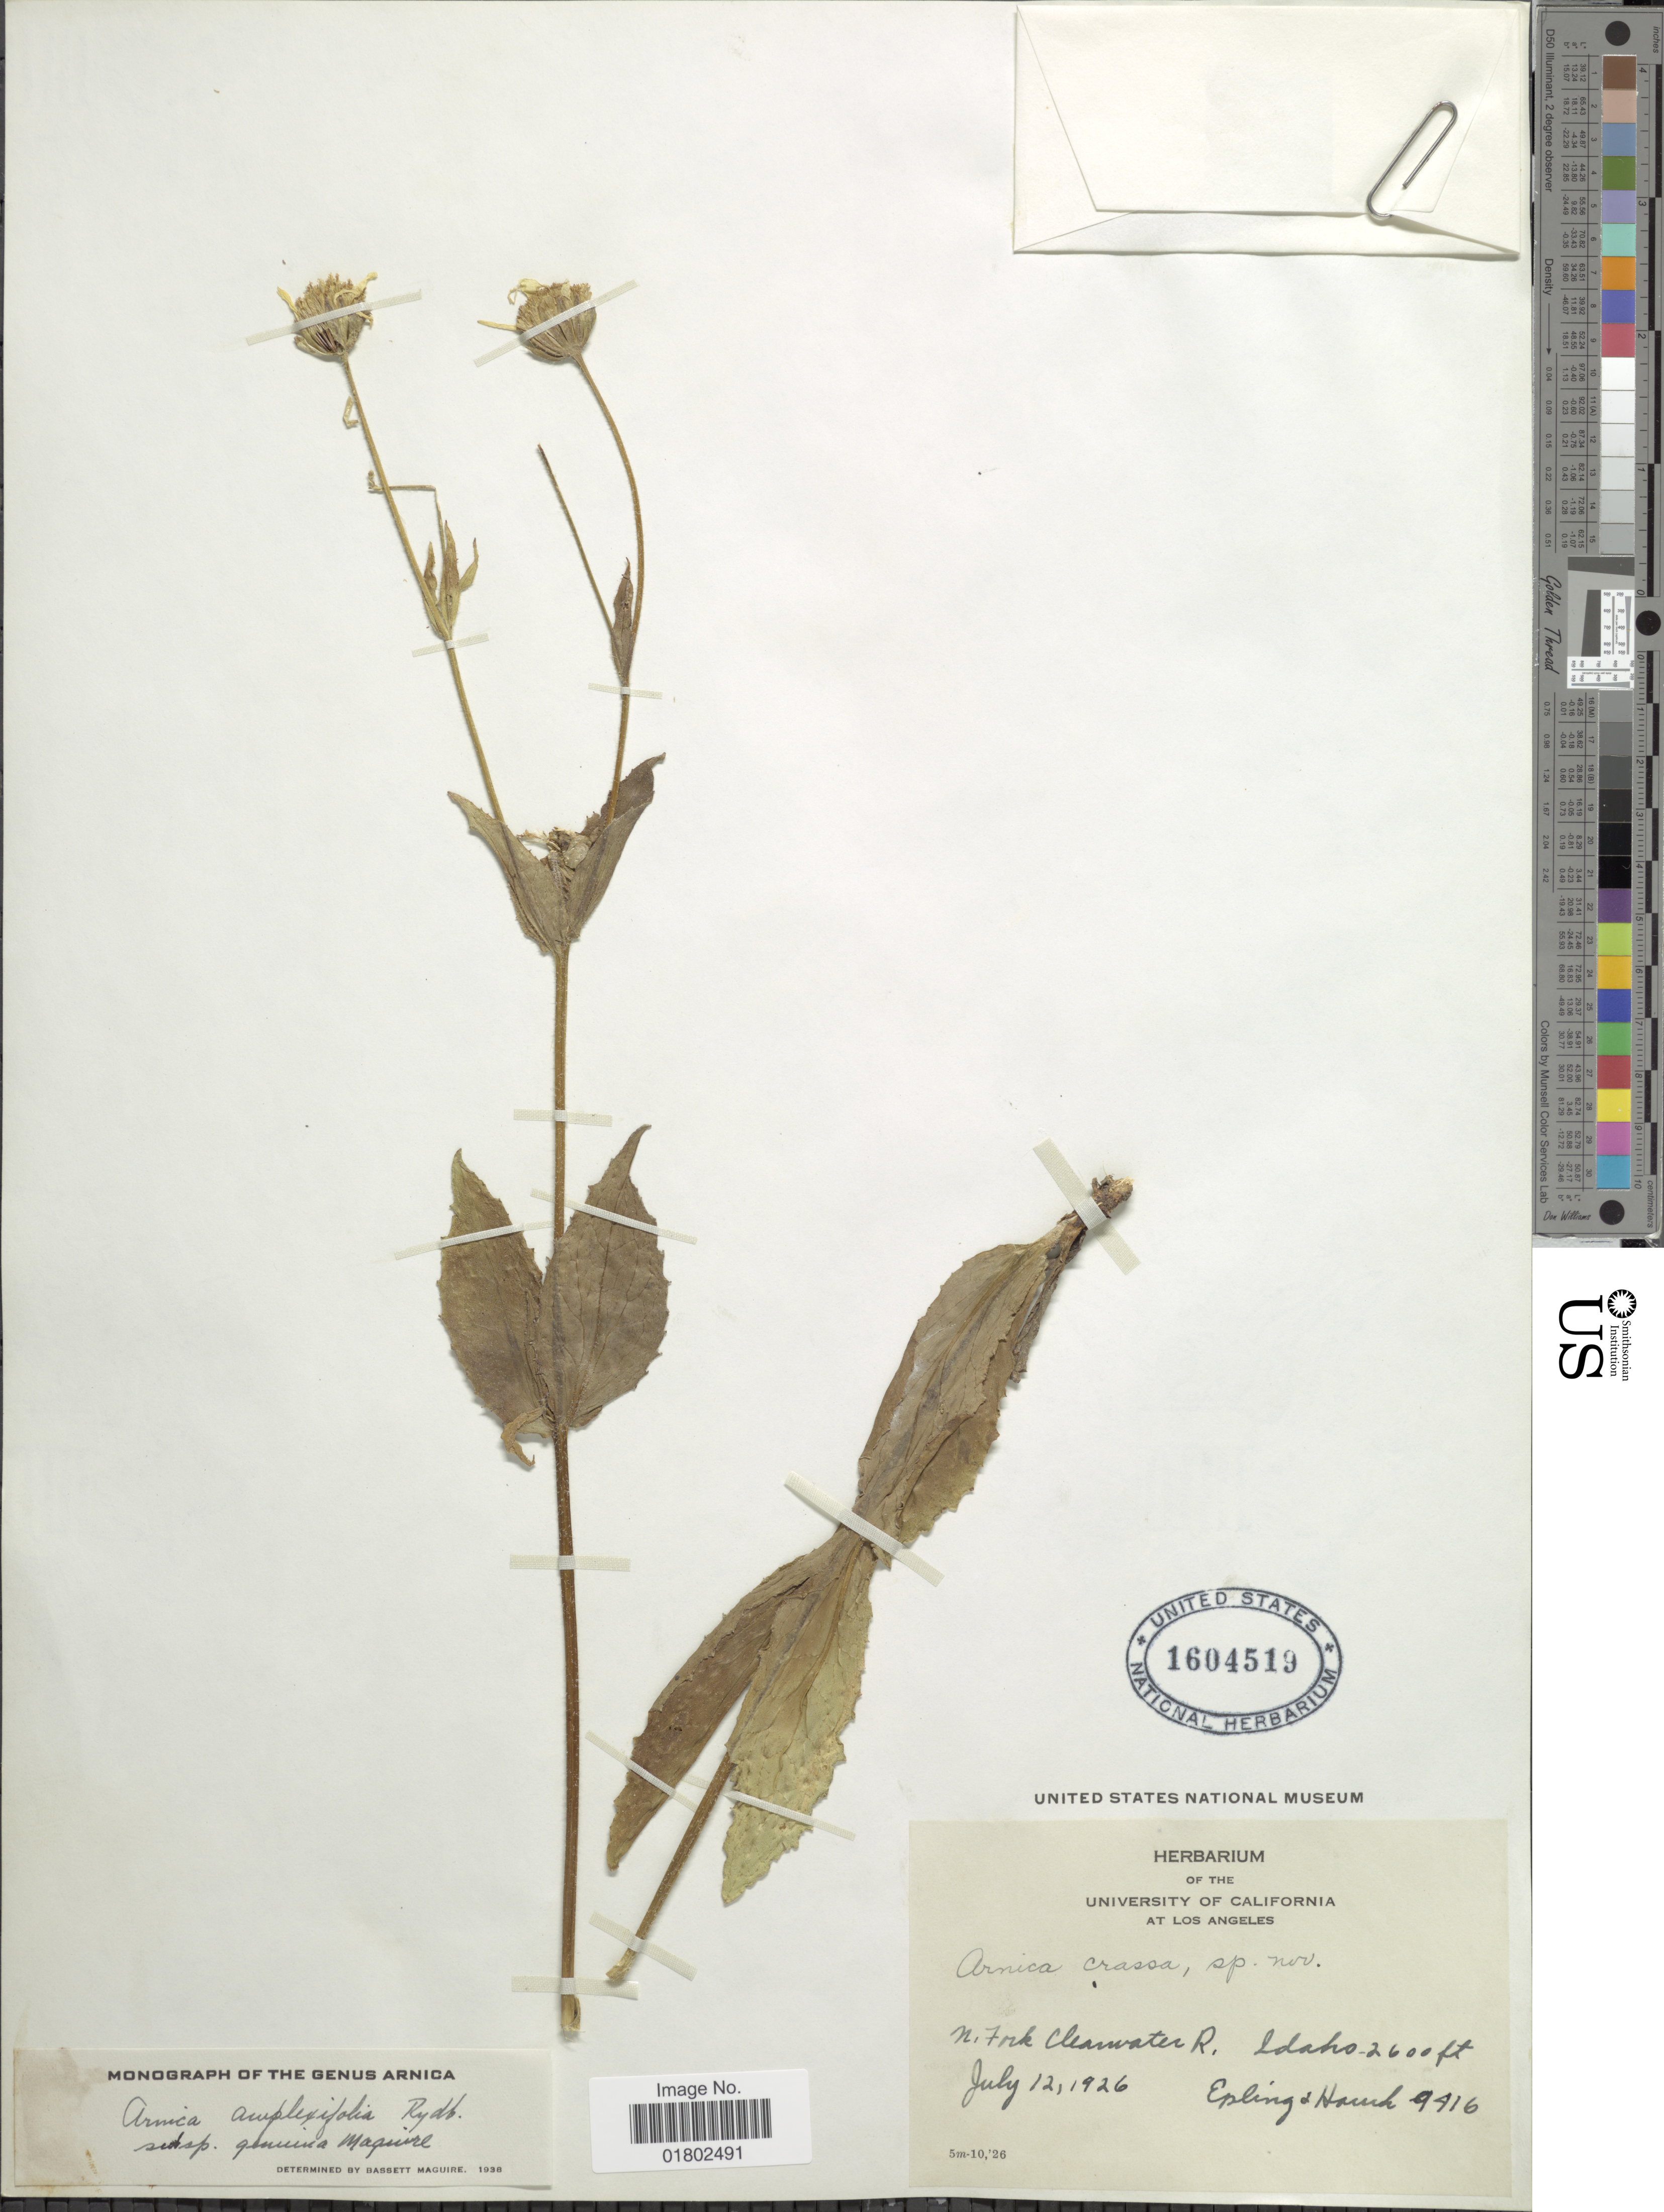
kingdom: Plantae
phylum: Tracheophyta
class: Magnoliopsida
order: Asterales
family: Asteraceae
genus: Arnica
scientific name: Arnica amplexifolia subsp. genuina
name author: Maguire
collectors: -- Epling & -. Hauch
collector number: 9416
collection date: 1926-07-12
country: United States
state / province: Idaho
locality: N. Fork Cleanwater R.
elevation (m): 792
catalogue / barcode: US 1604519